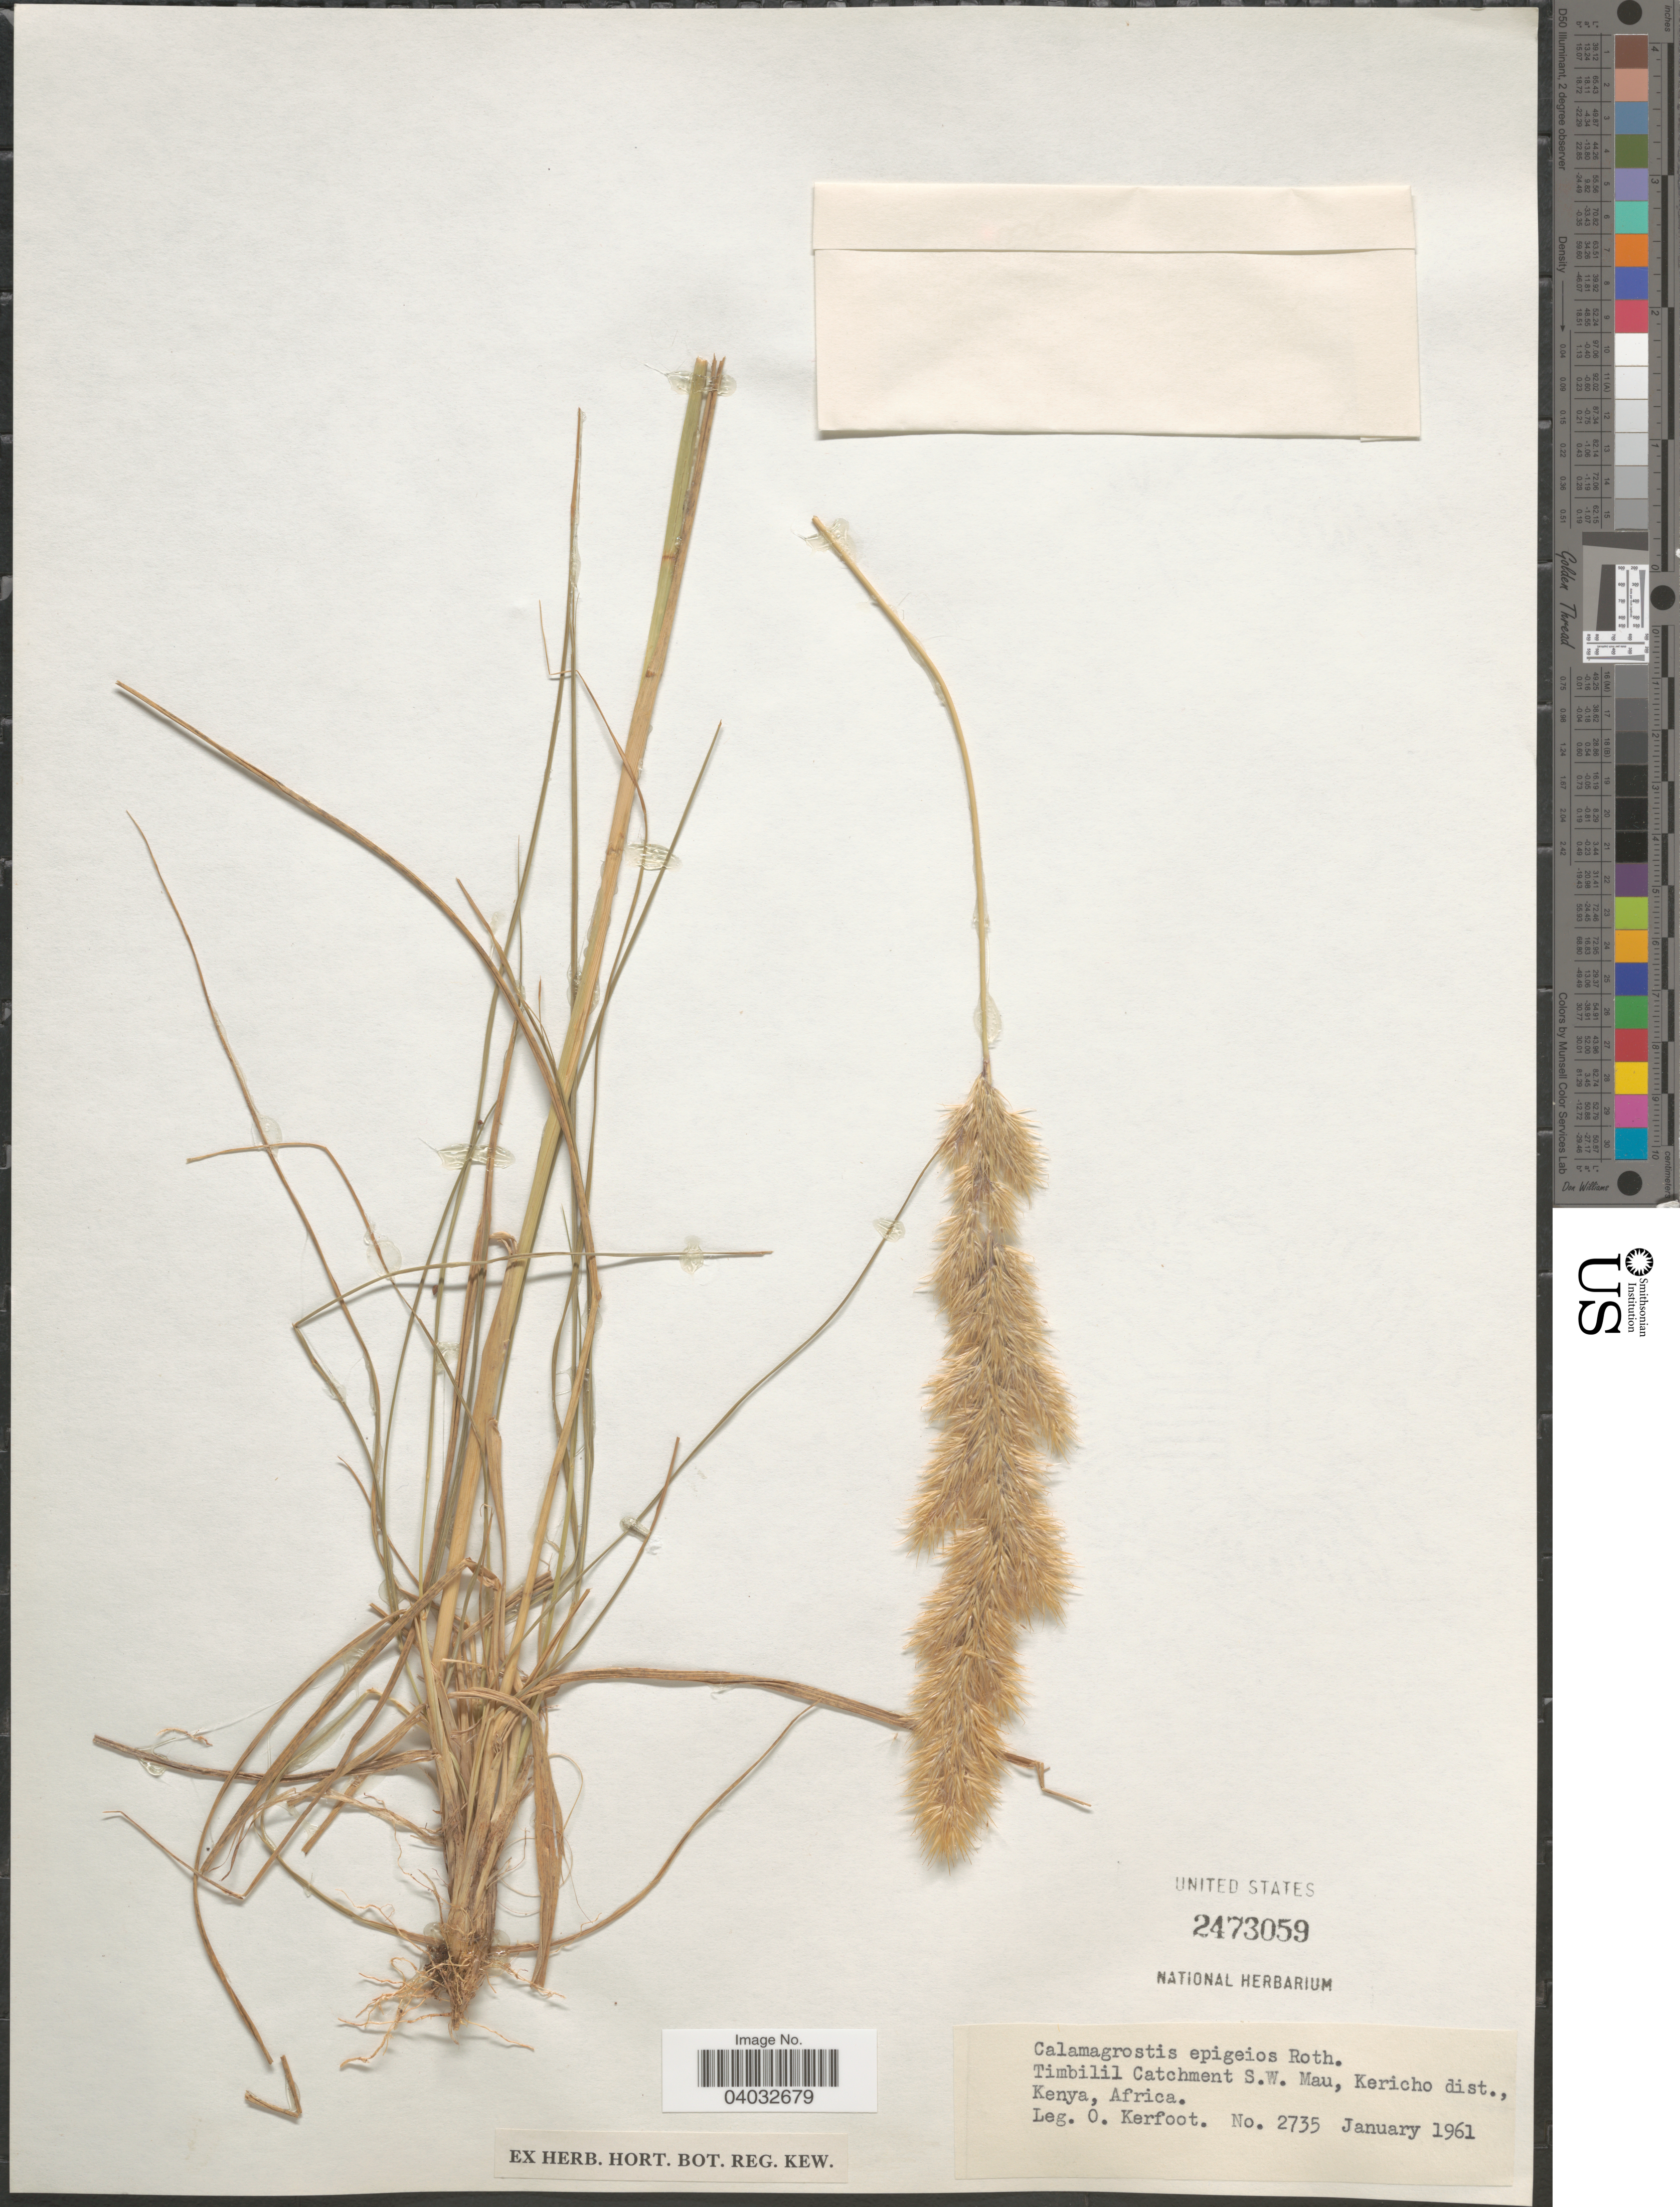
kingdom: Plantae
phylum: Tracheophyta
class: Liliopsida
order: Poales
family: Poaceae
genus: Calamagrostis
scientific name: Calamagrostis epigeios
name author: (L.) Roth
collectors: O. Kerfoot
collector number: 2735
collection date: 1961-01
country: Kenya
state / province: Kericho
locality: Timbilil Catchment S.W. Mau, Kericho dist.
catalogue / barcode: US 2473059